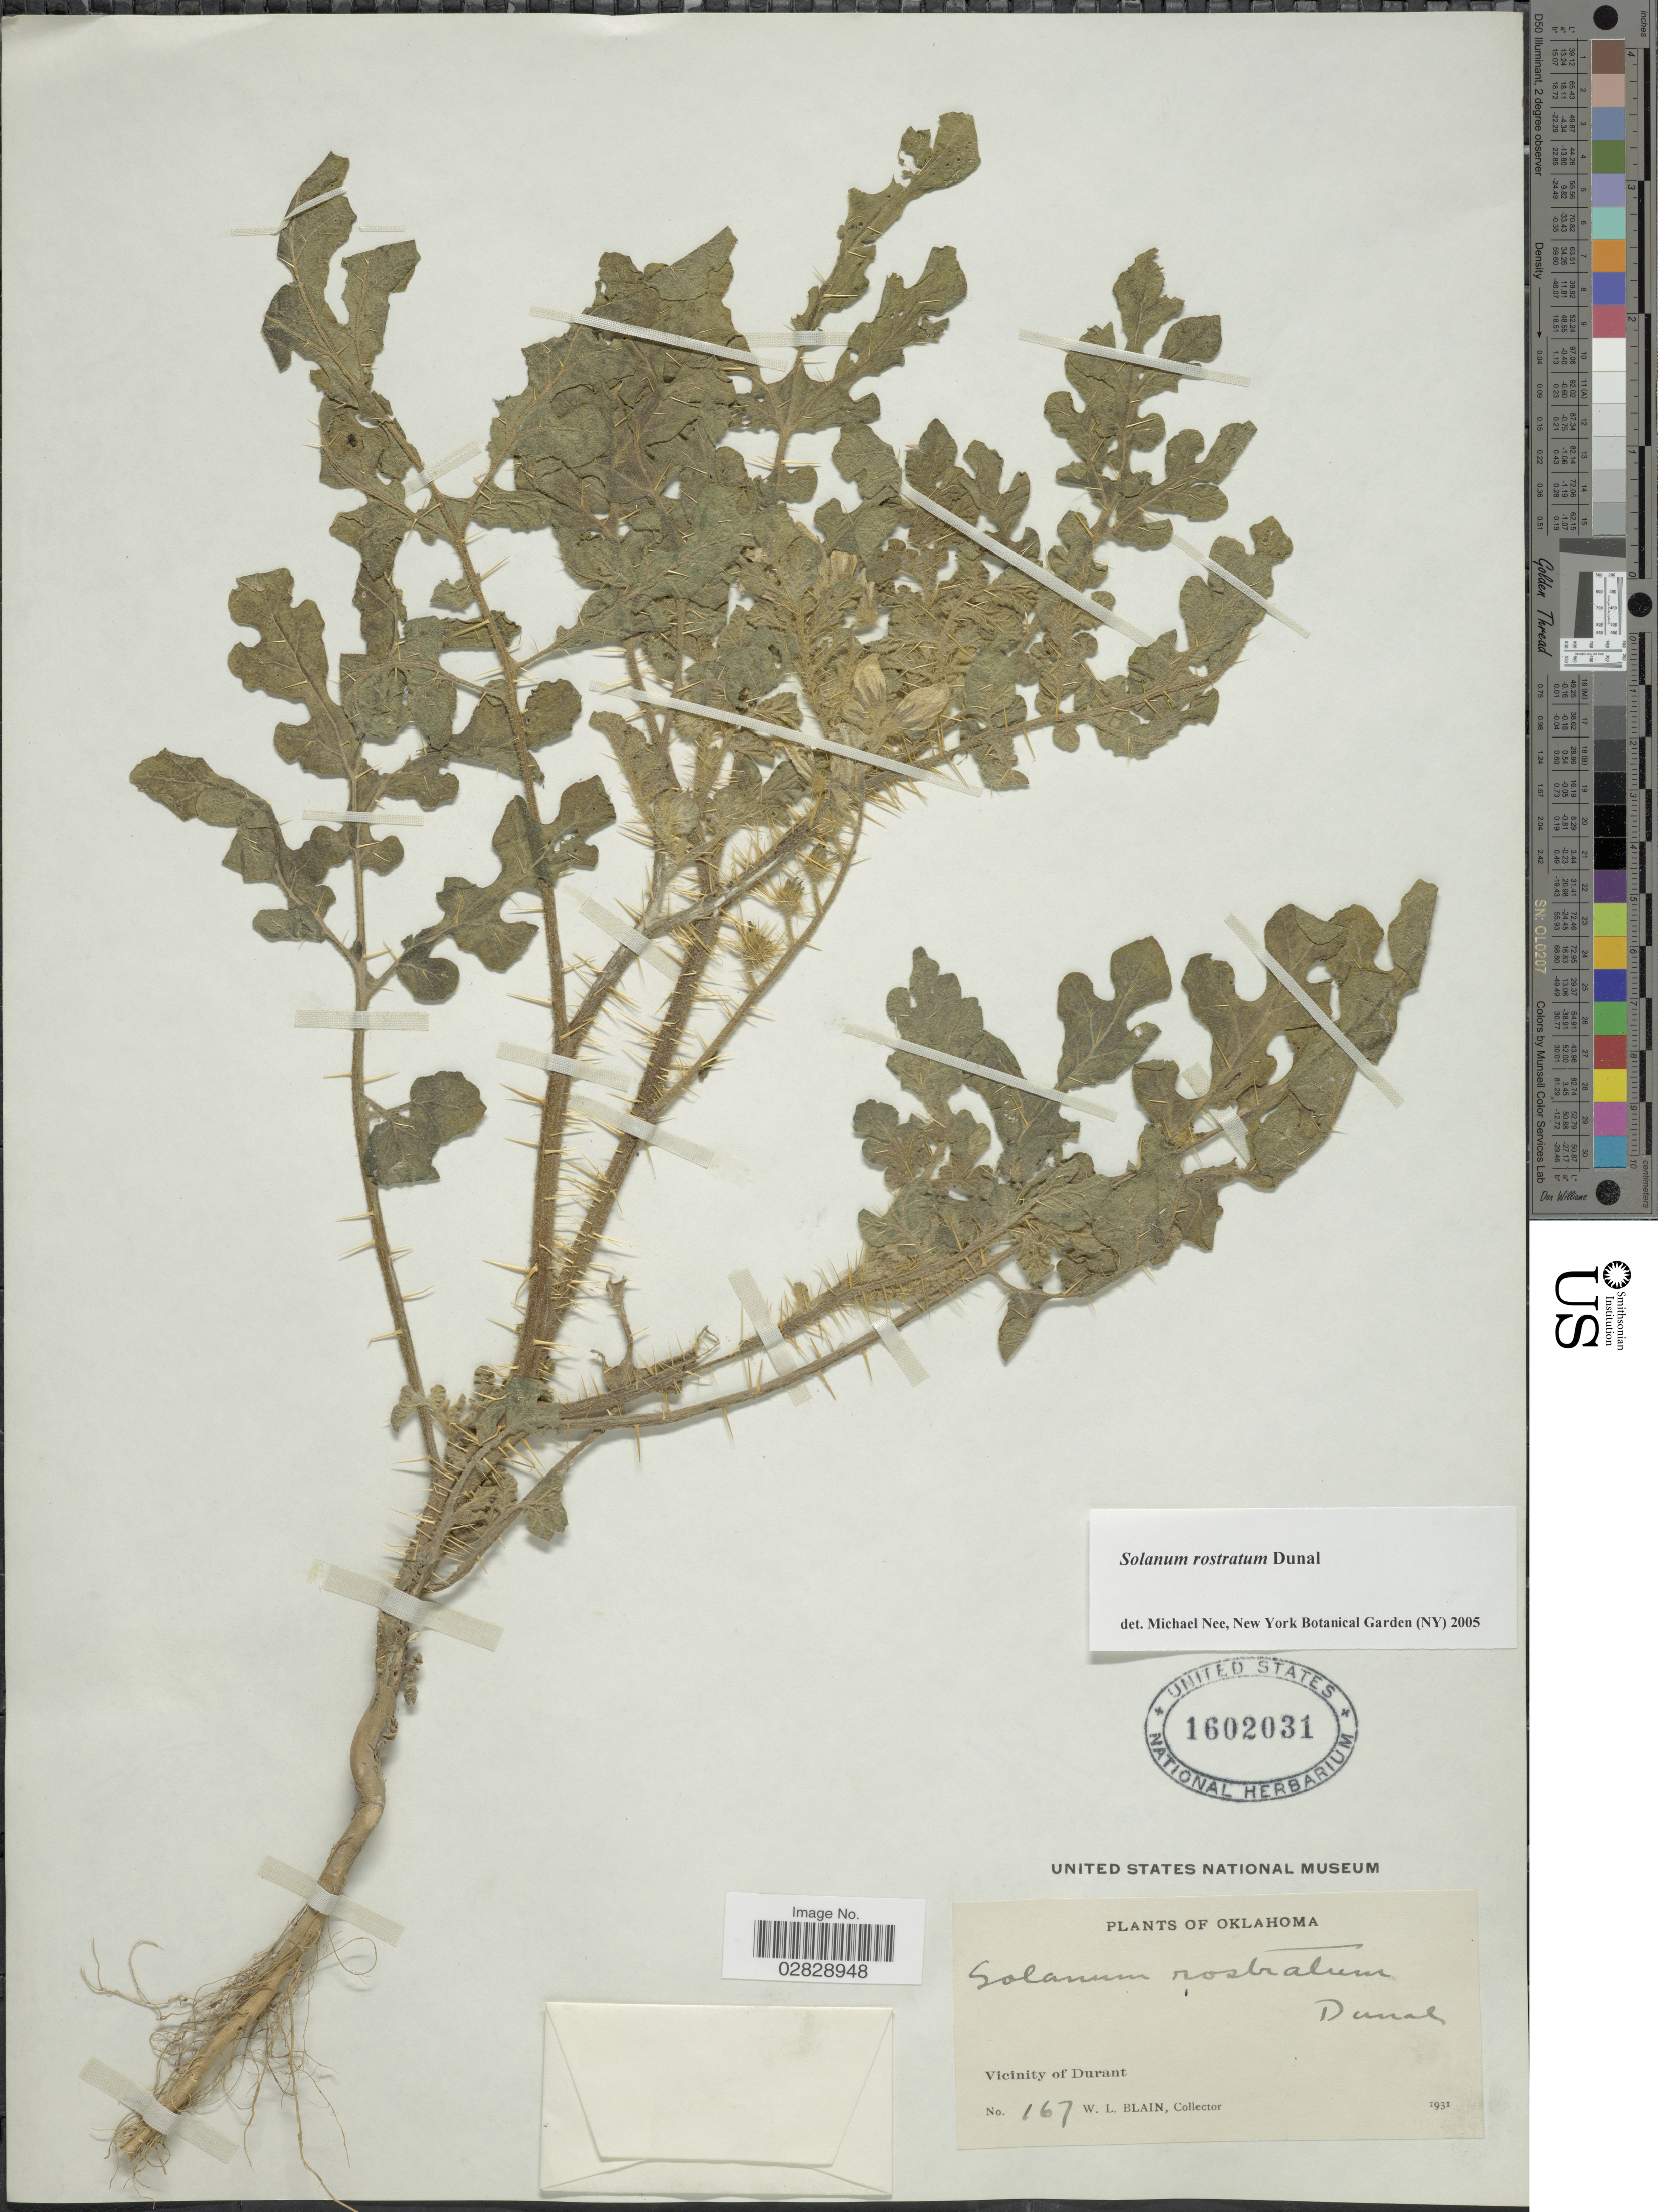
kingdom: Plantae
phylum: Tracheophyta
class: Magnoliopsida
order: Solanales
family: Solanaceae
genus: Solanum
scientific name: Solanum rostratum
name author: Dunal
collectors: W. Blain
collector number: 167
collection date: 1931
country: United States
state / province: Oklahoma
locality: Vicinity of Durant.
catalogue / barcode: US 1602031